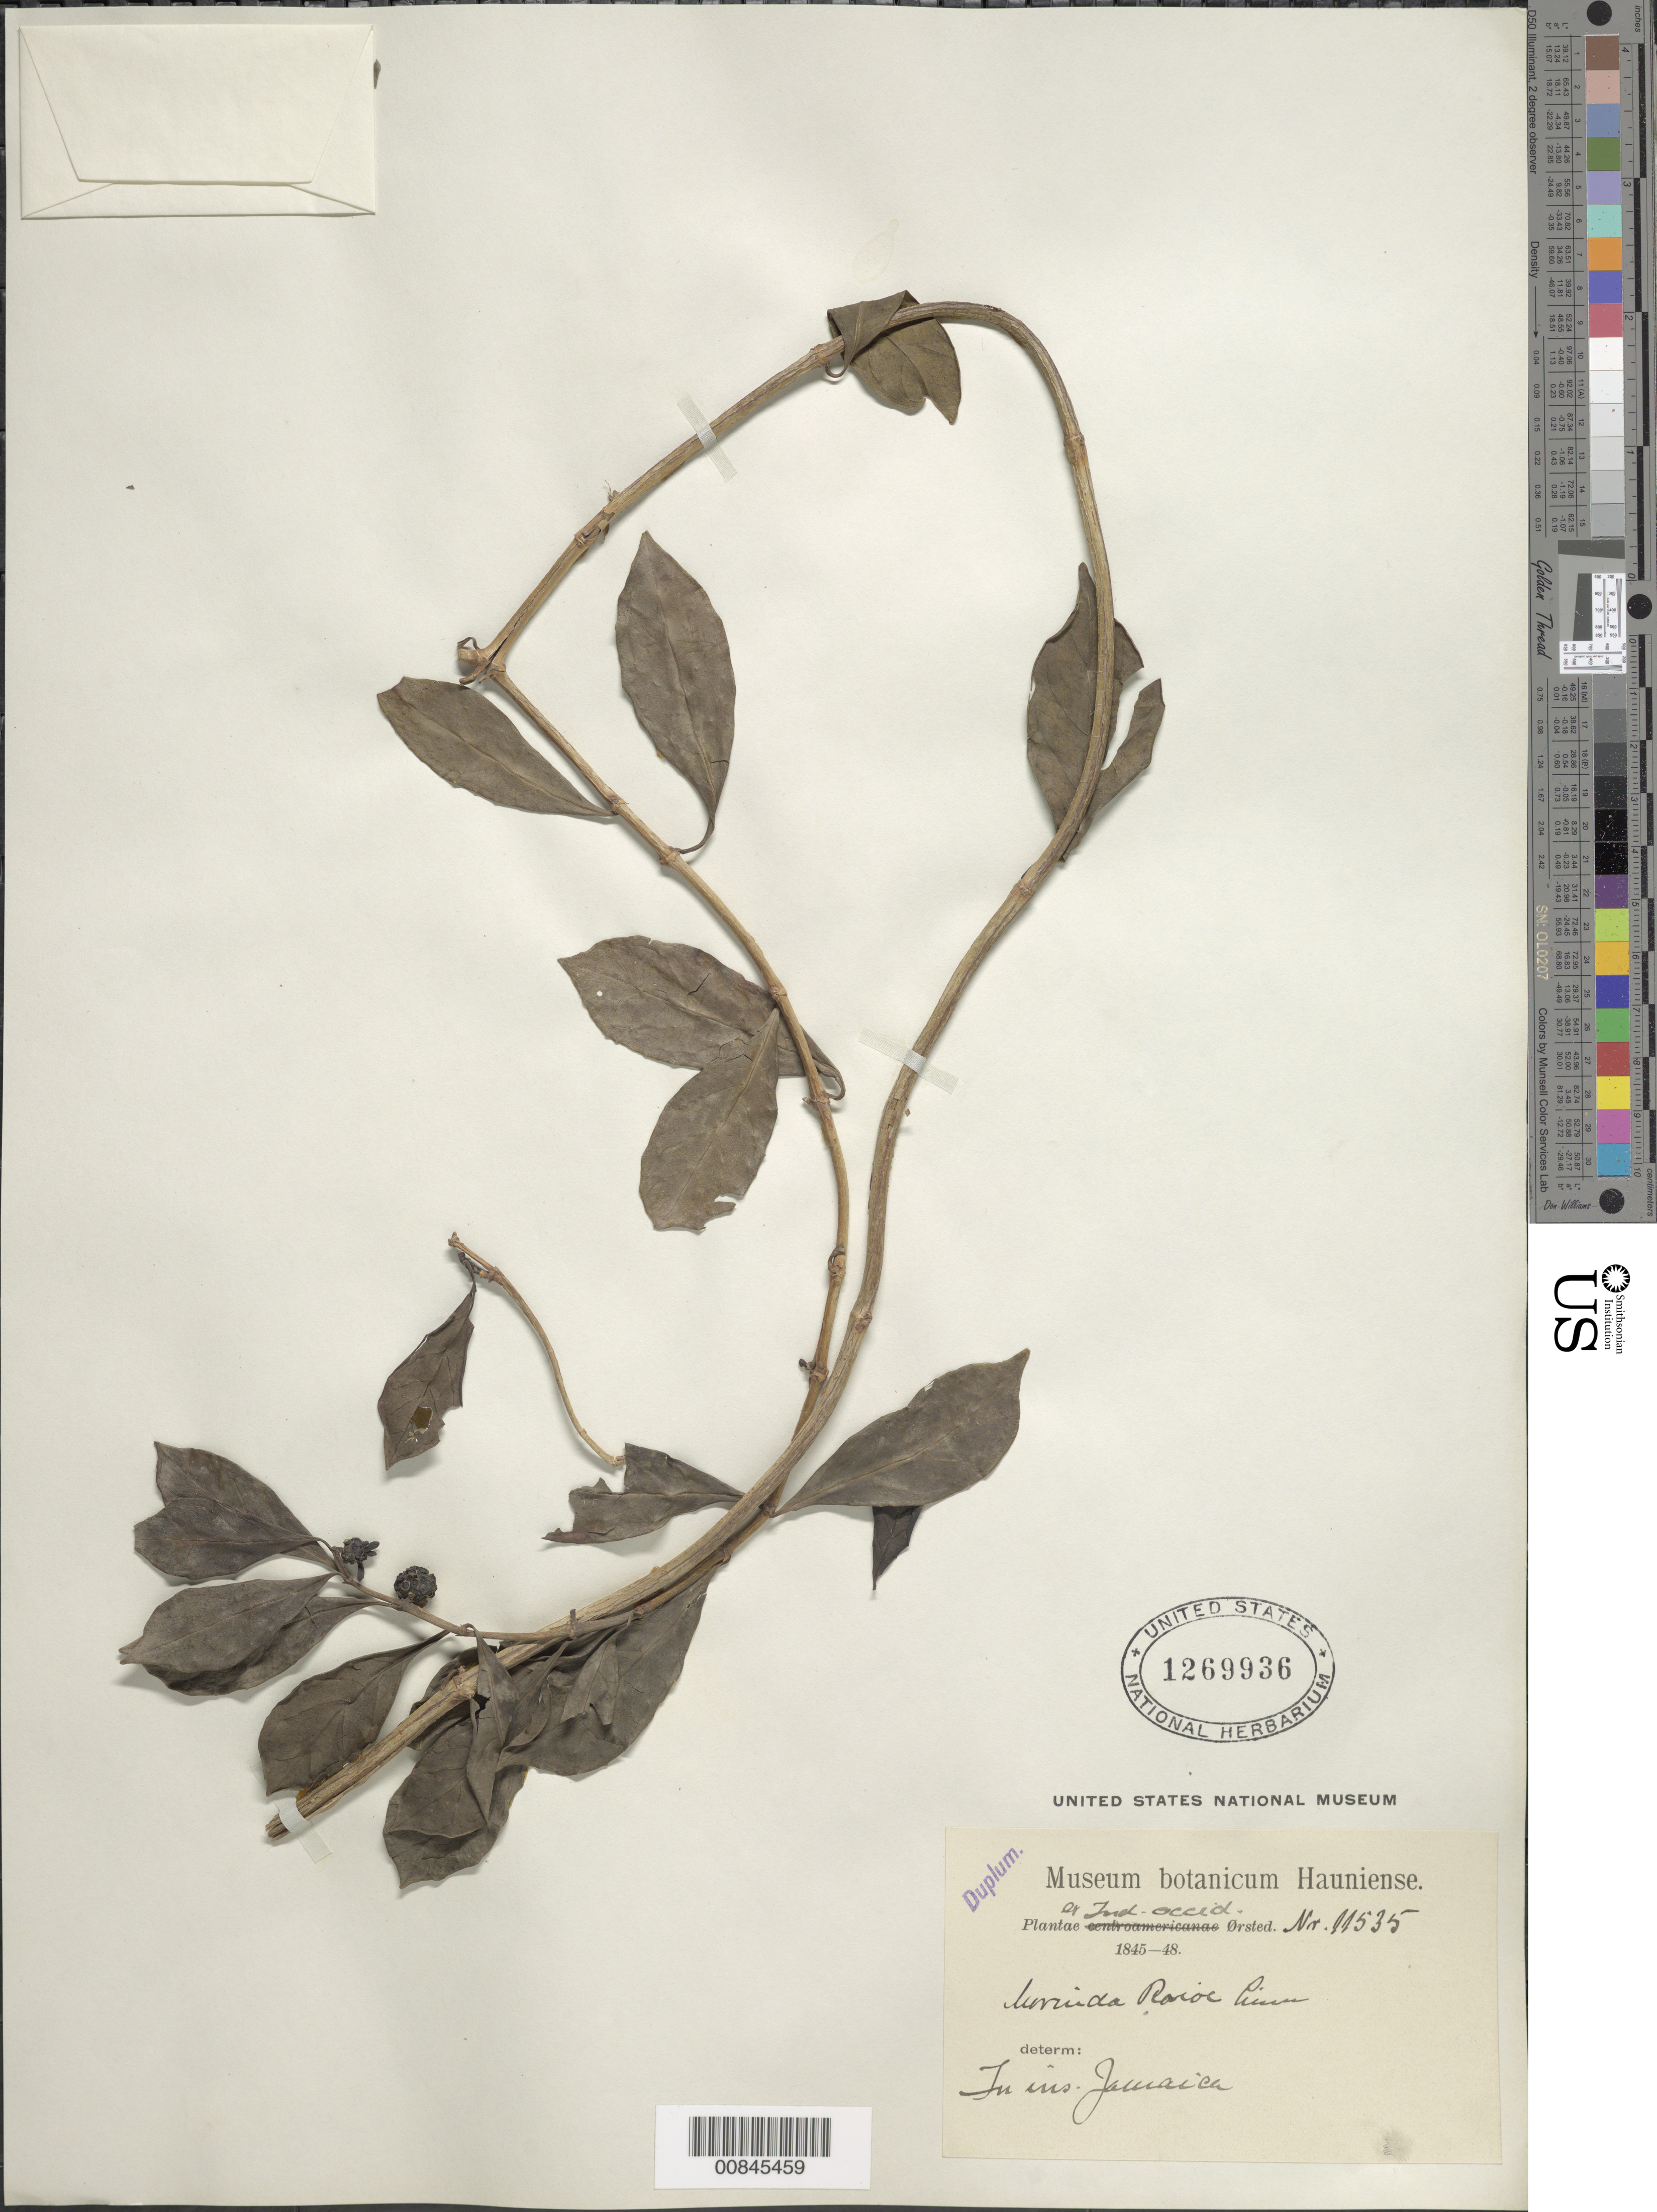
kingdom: Plantae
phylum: Tracheophyta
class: Magnoliopsida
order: Gentianales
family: Rubiaceae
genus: Morinda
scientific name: Morinda royoc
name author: L.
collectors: ex Mus. Bot. Hauniense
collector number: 00535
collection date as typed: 1846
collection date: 1846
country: Jamaica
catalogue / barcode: US 1269936